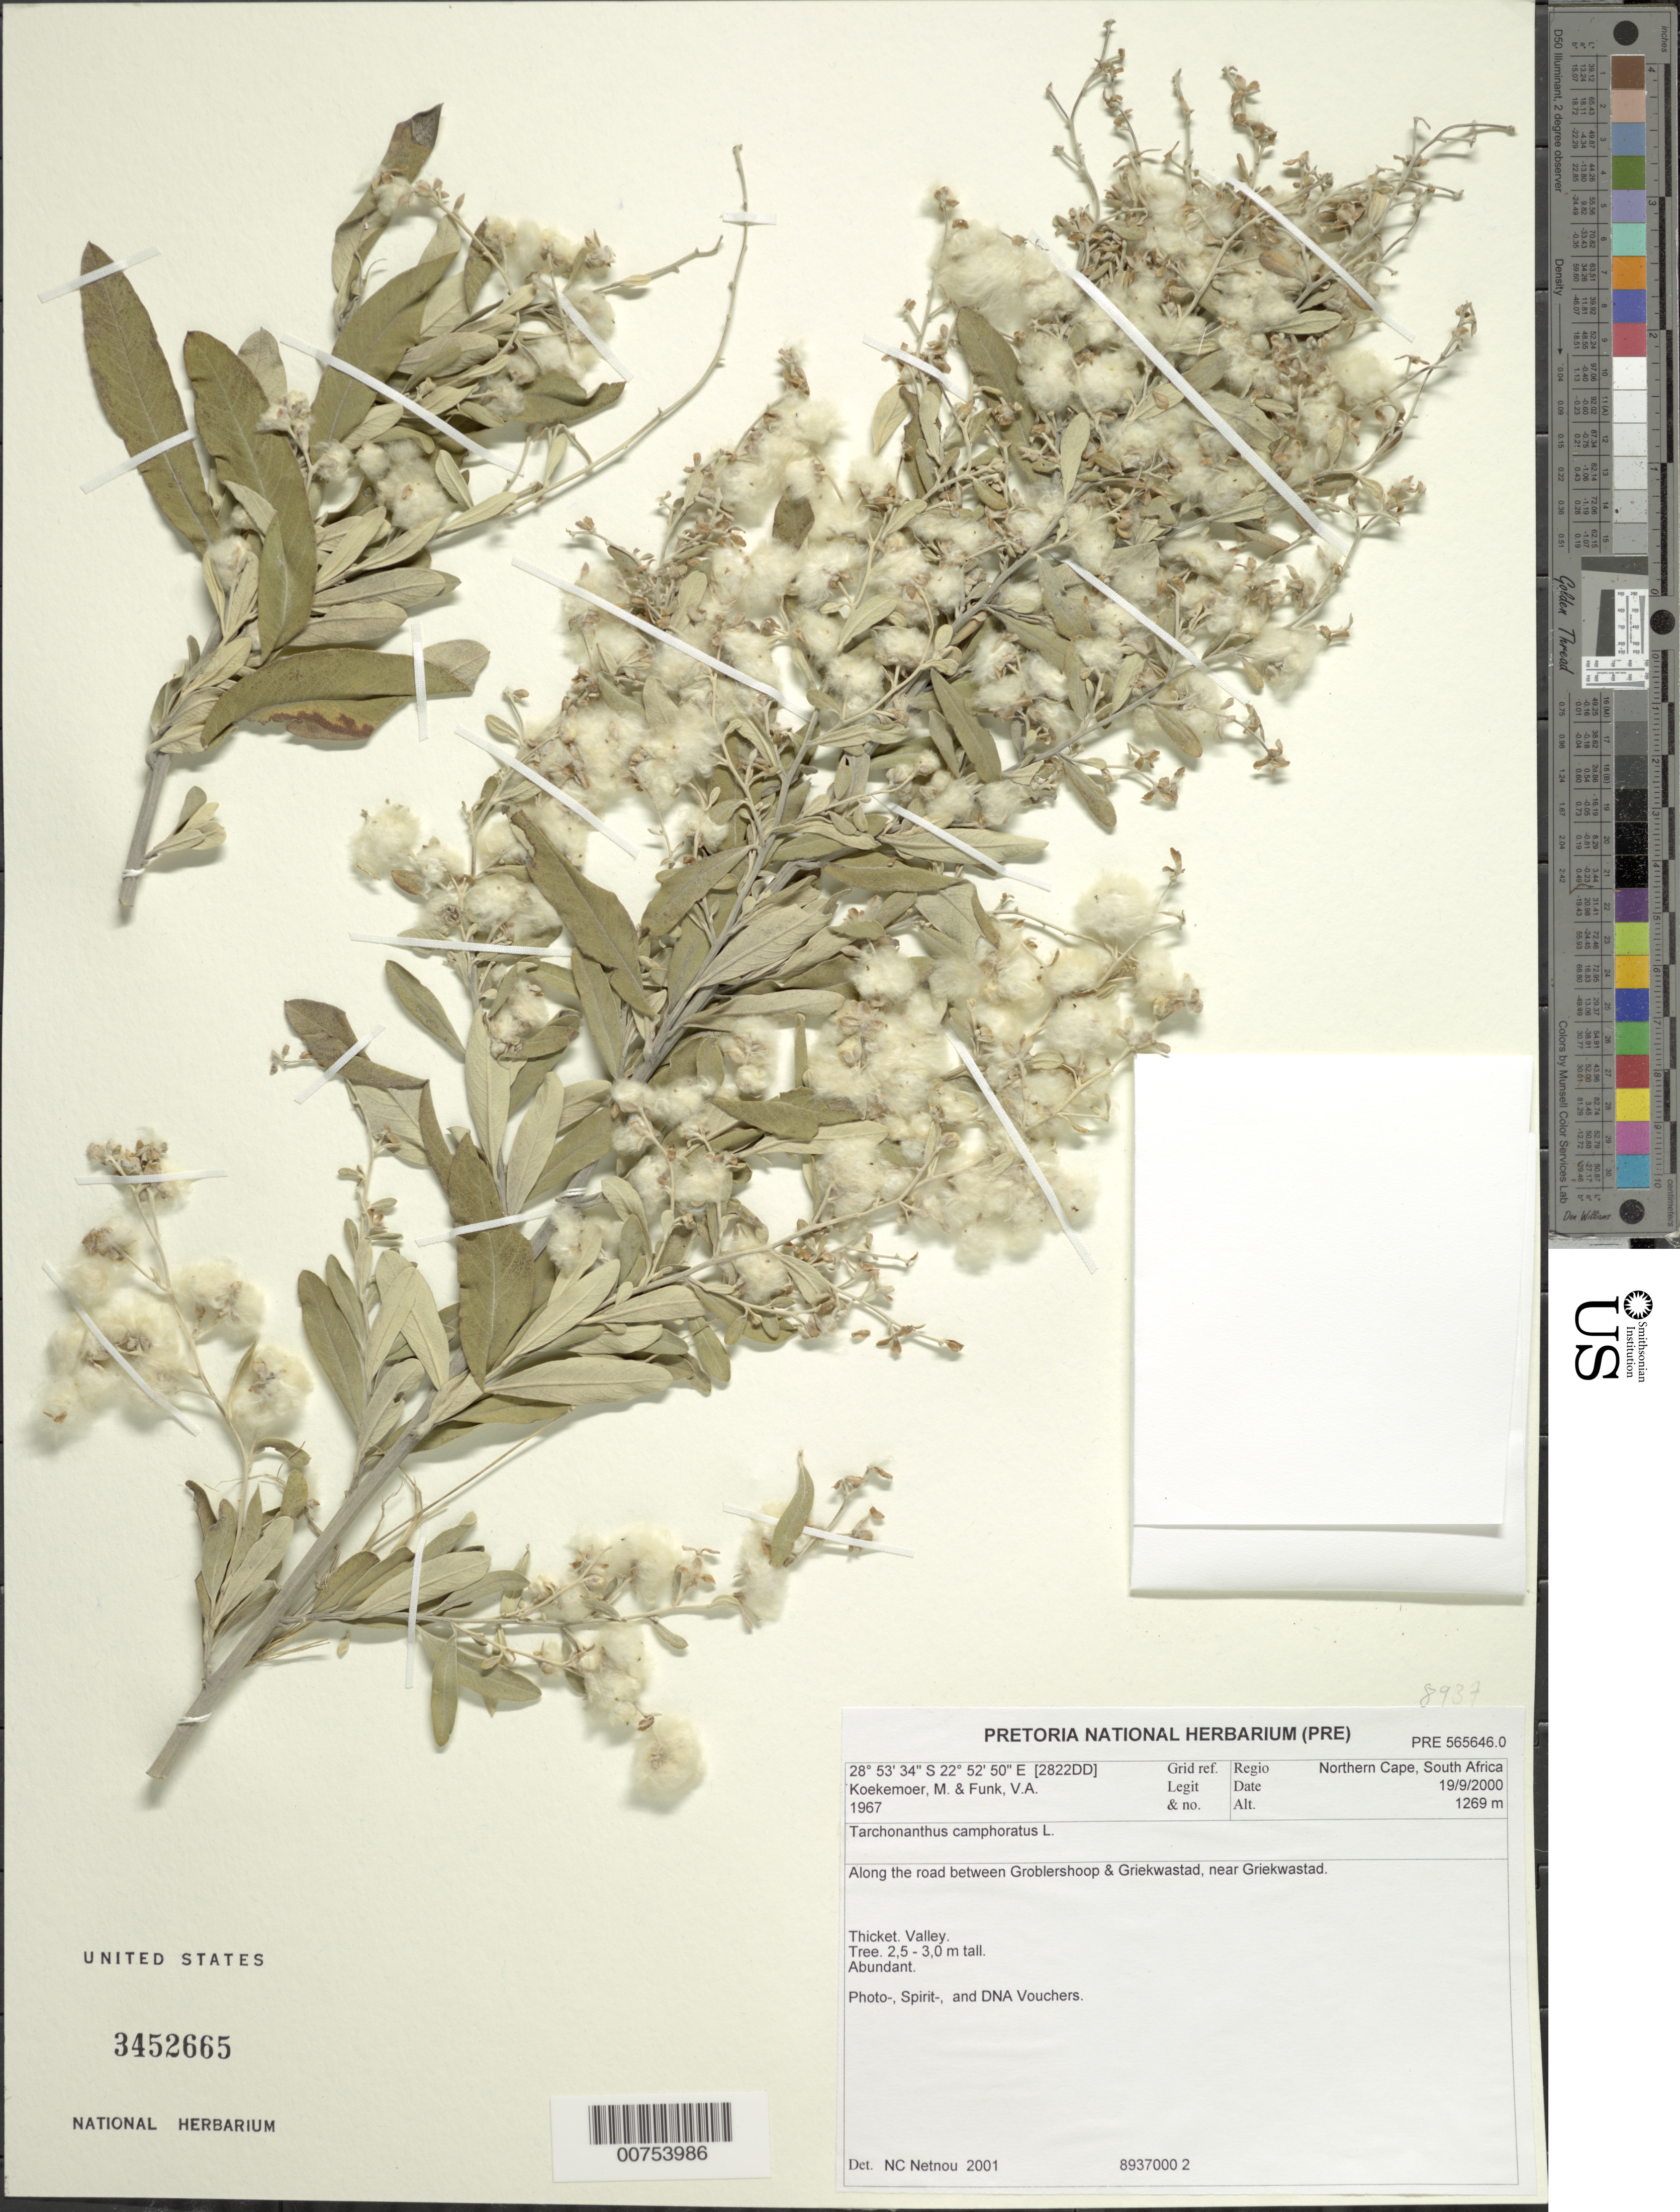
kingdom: Plantae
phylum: Tracheophyta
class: Magnoliopsida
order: Asterales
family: Asteraceae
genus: Tarchonanthus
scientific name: Tarchonanthus camphoratus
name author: L.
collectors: M. Koekemoer & V. Funk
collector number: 1967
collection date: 2000-09-19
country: South Africa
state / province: Northern Cape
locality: Along the road between Groblershoop & Griekwastad, near Griekwastad.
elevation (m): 1269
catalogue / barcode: US 3452665